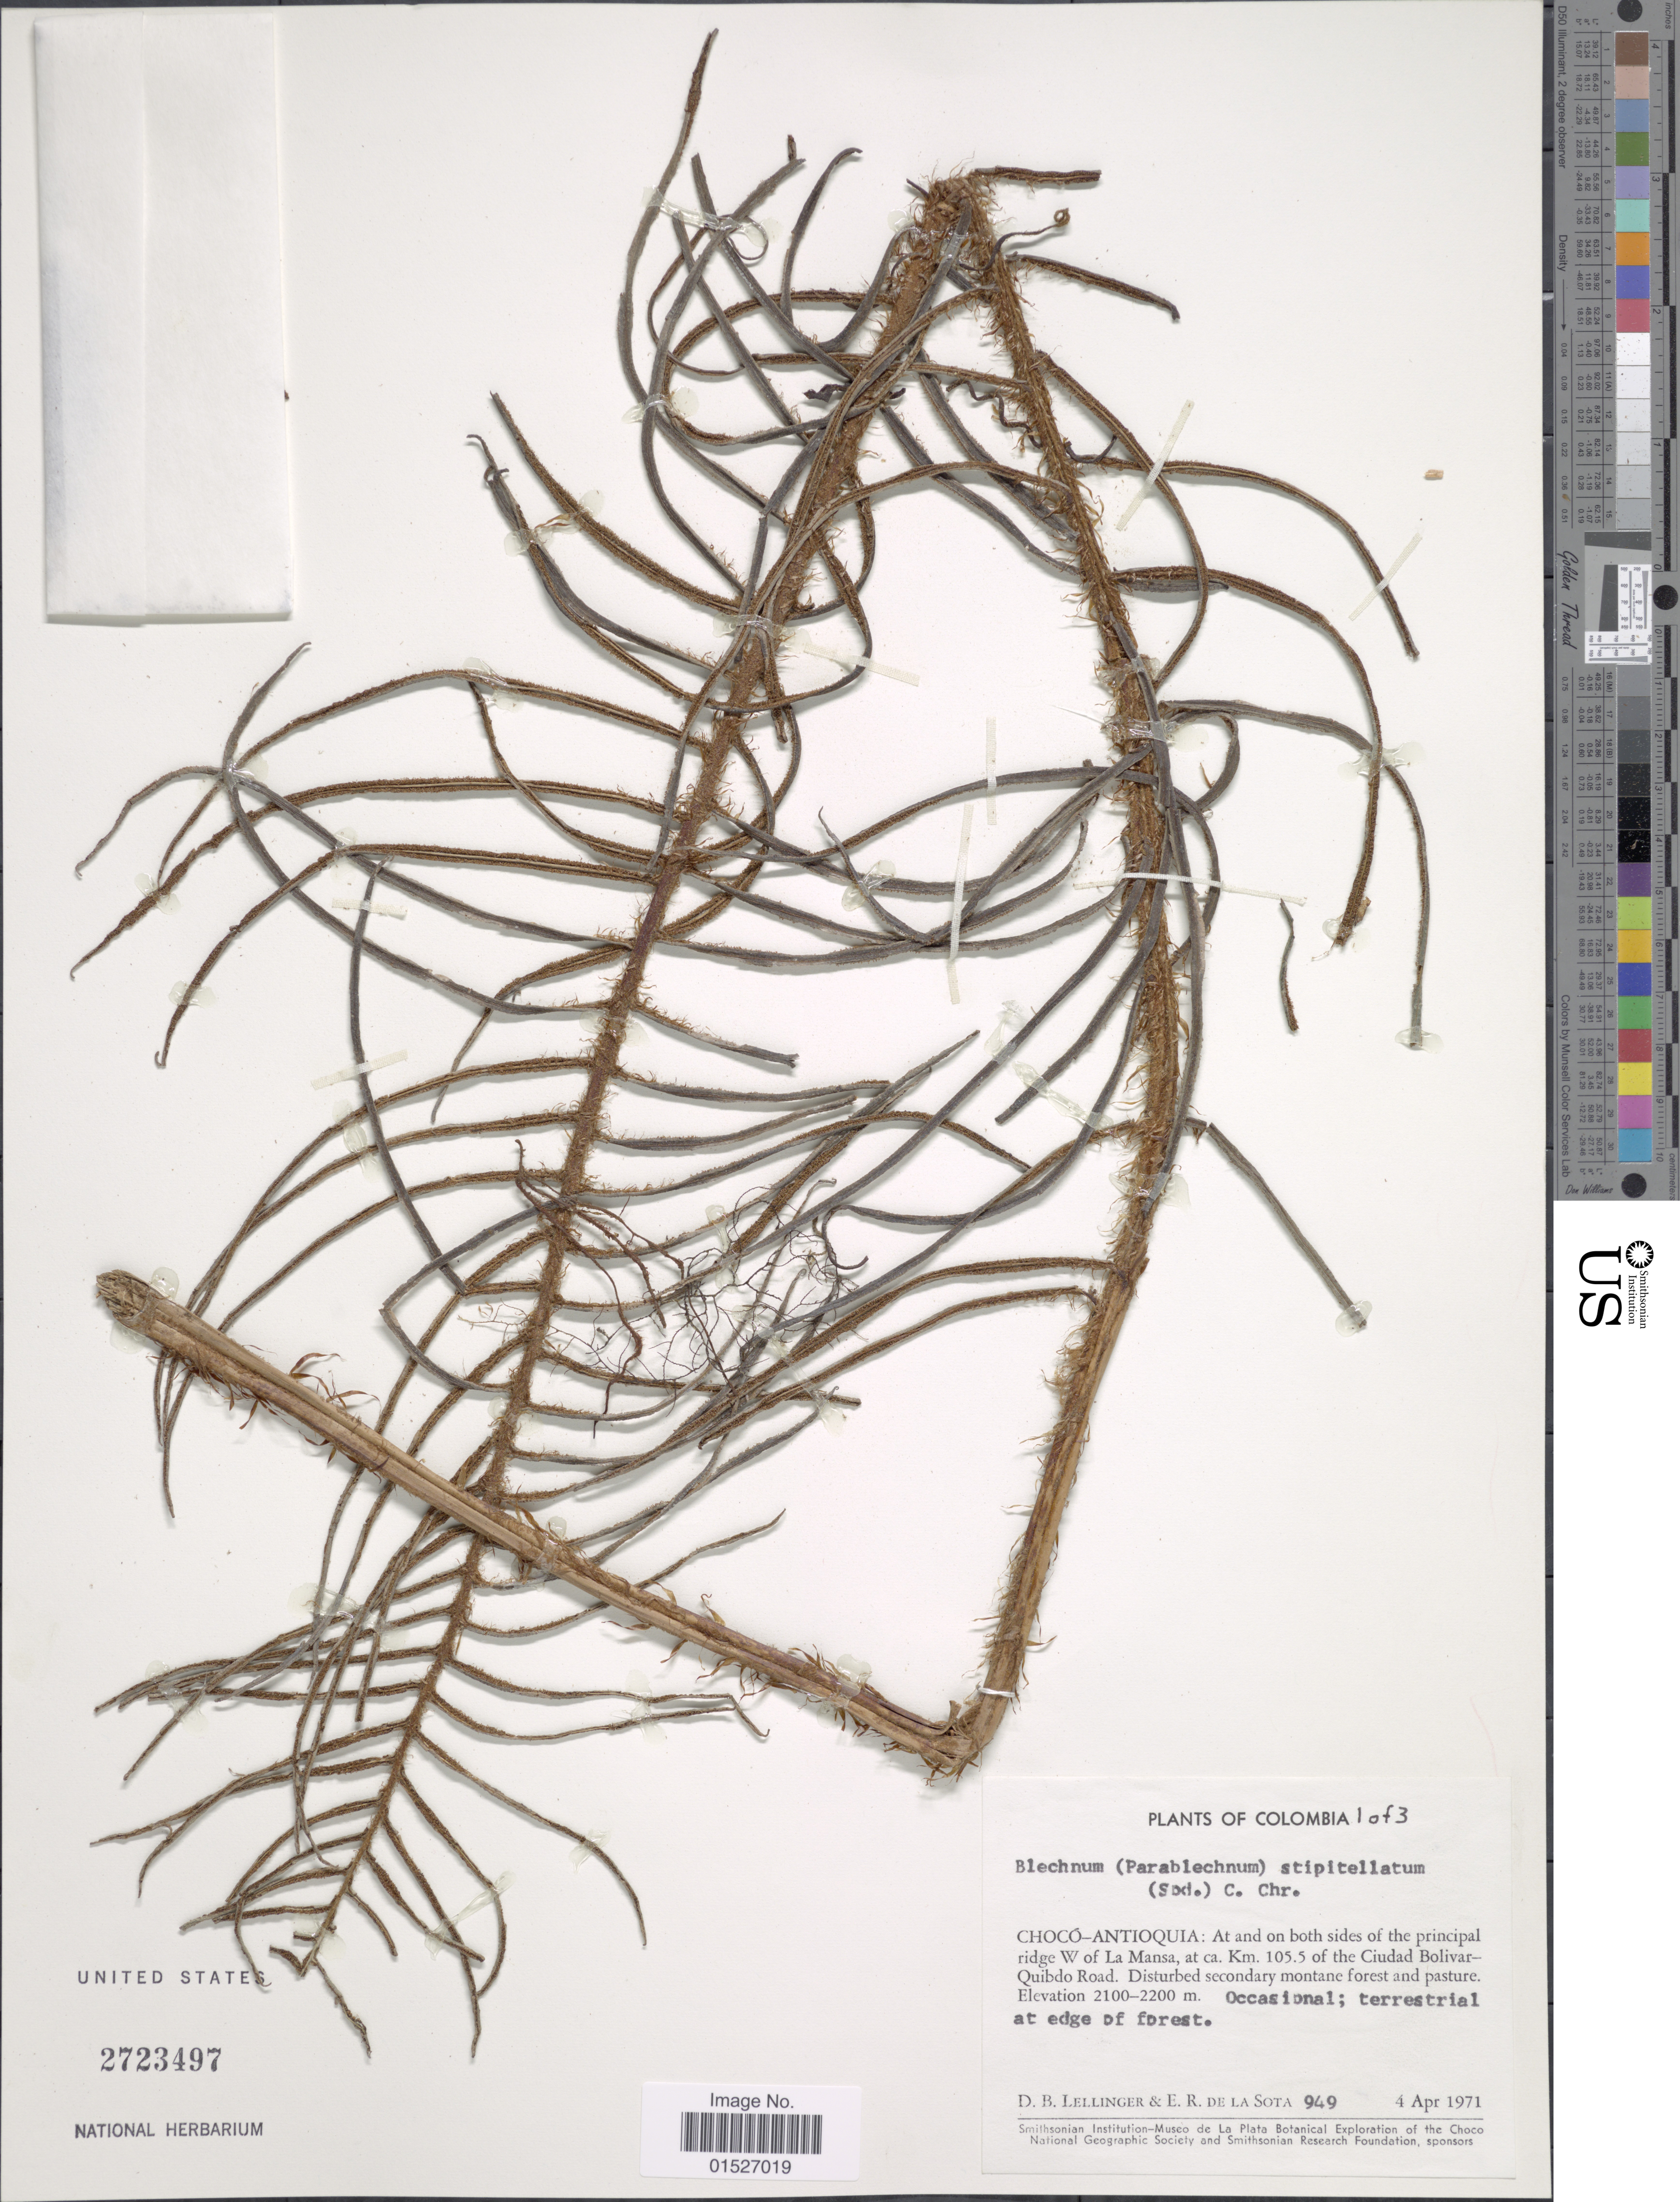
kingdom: Plantae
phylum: Tracheophyta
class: Polypodiopsida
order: Polypodiales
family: Blechnaceae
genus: Blechnum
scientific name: Blechnum stipitellatum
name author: (Sodiro) C. Chr.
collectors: D. B. Lellinger & E. R. de la Sota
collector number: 949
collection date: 1971-04-04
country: Colombia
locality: Choco-Antioquia: At and on both sides of the principal ridge W of La Mansa, at ca. Km. 105.5 of the Ciudad Bolivar-Quibdo Road.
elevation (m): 2100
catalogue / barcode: US 2723497